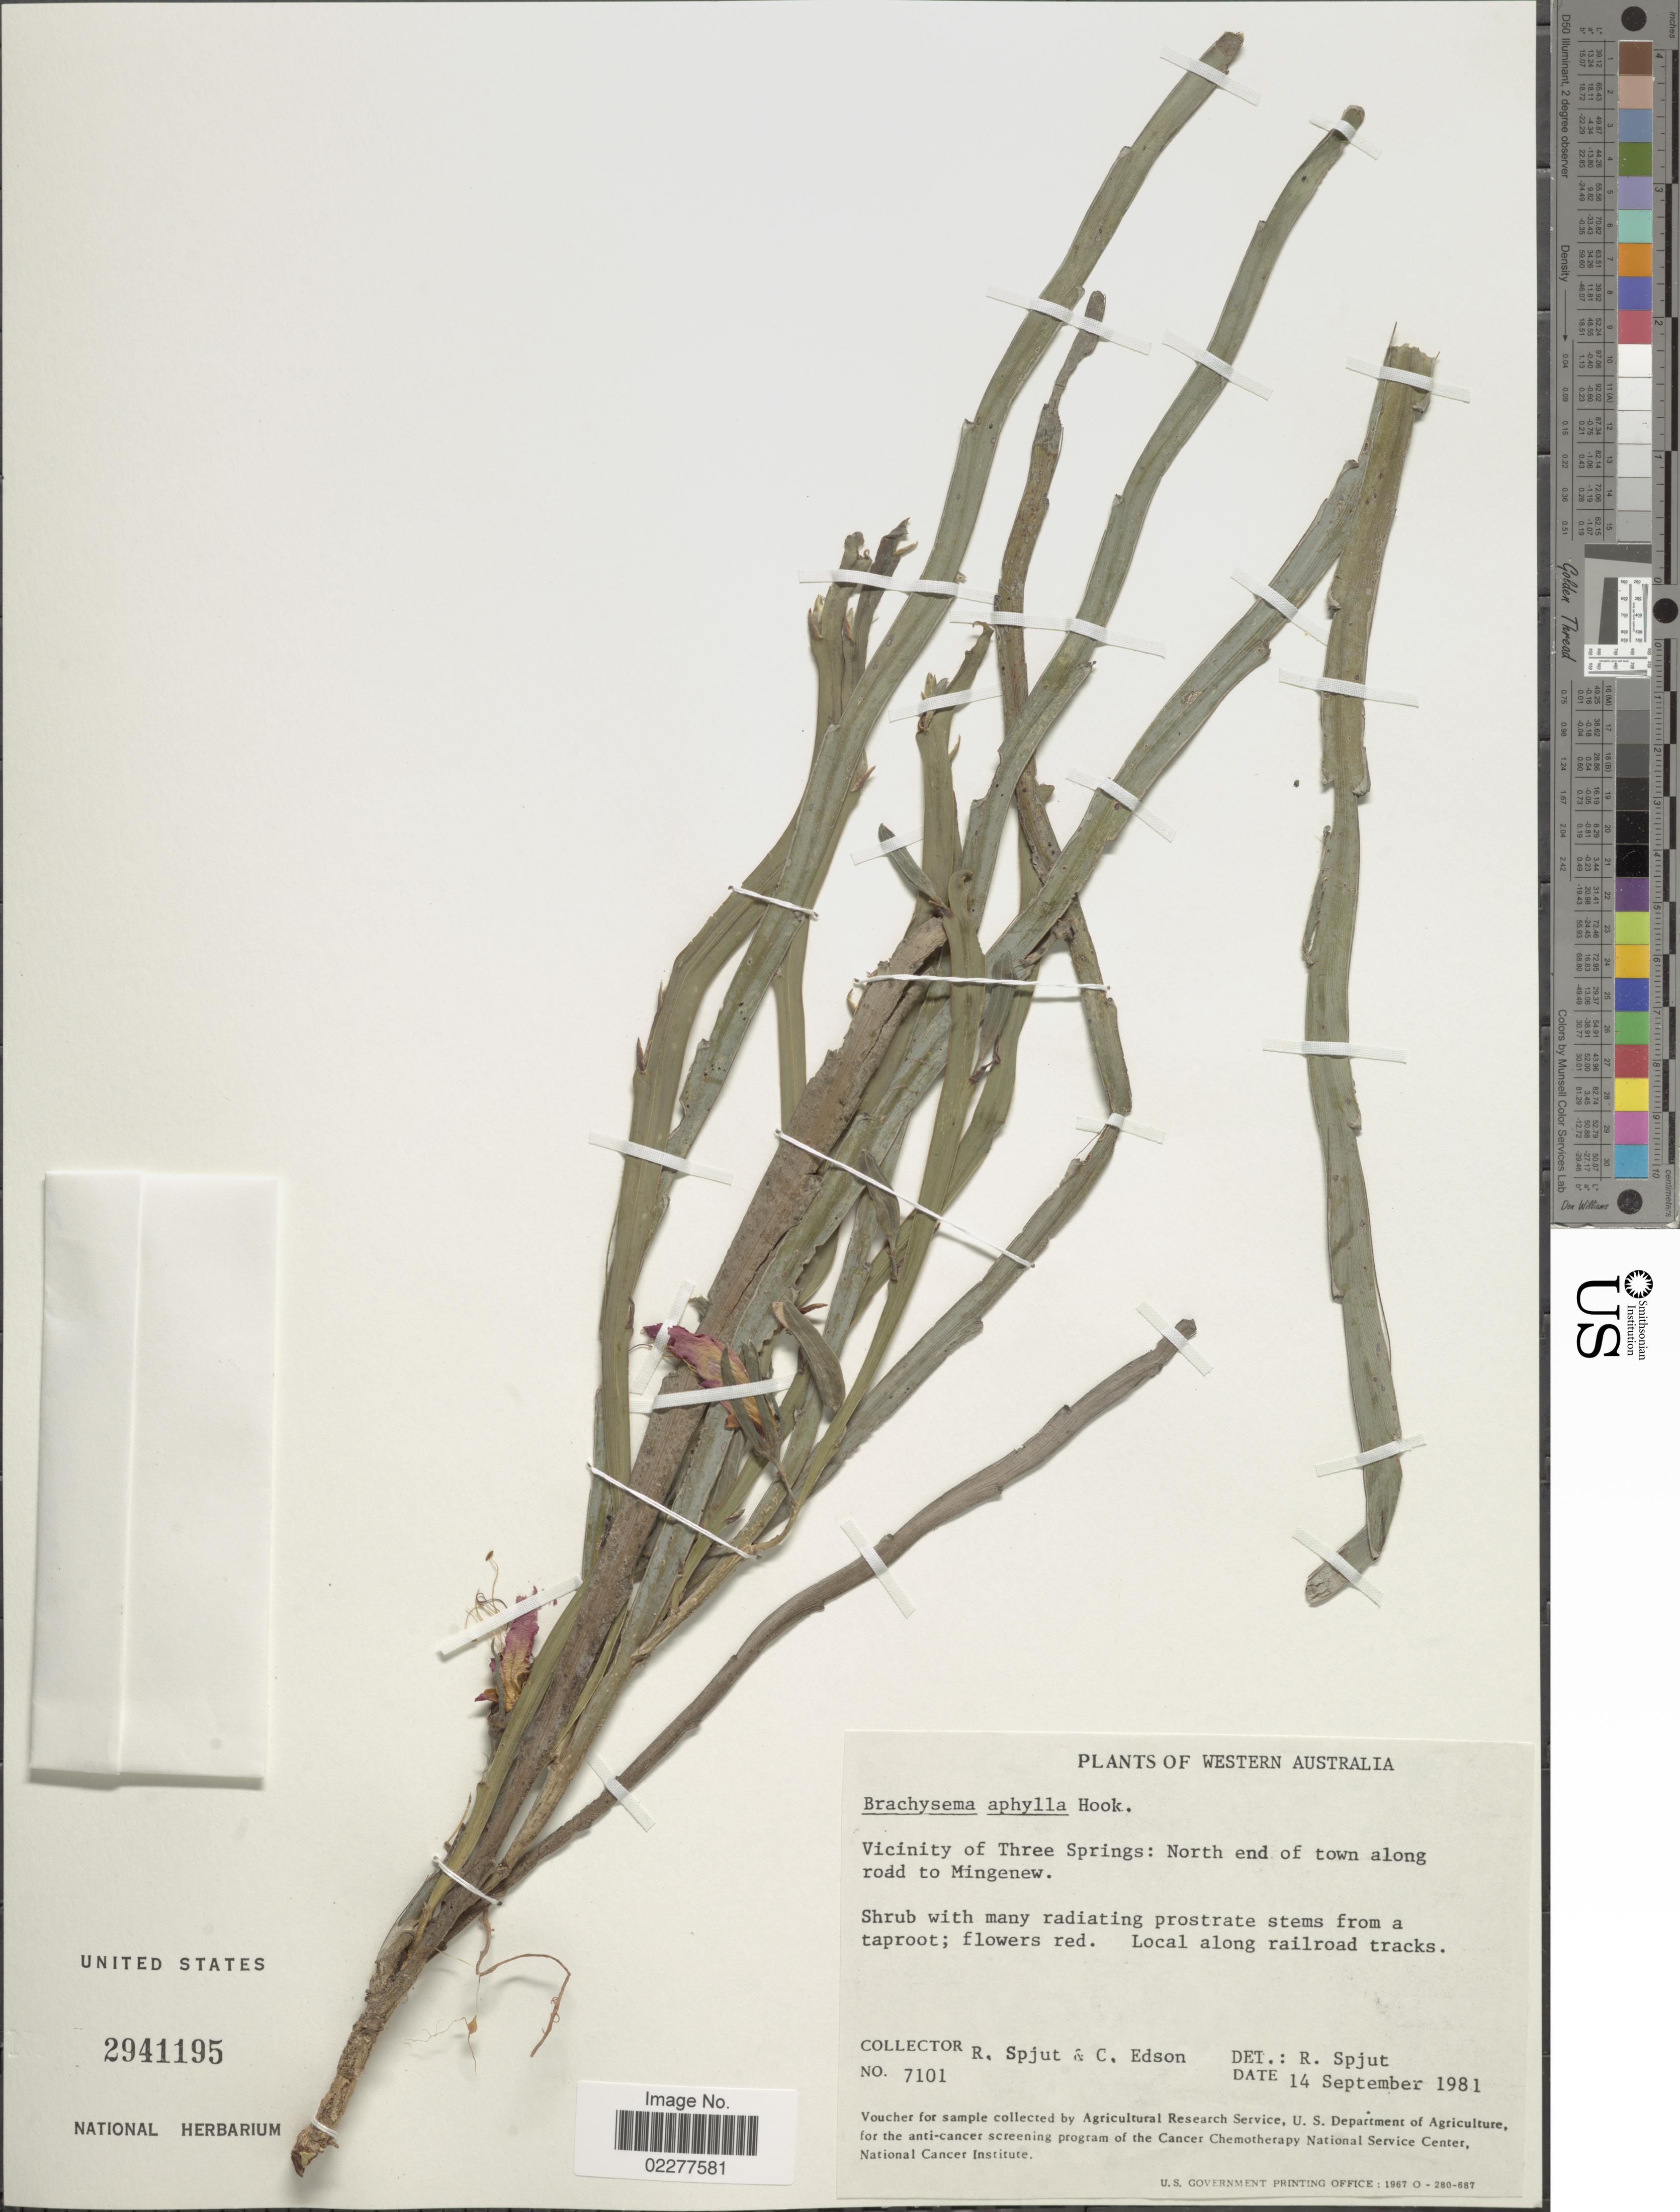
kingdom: Plantae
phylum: Tracheophyta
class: Magnoliopsida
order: Fabales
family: Fabaceae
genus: Leptosema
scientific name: Leptosema aphyllum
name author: (Hook.) Crisp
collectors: R. Spjut & C. Edson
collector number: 7101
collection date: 1981-09-14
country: Australia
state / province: Western Australia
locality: Vicinity of Three Springs: North end of town along road to Mingenew. Local along railroad tracks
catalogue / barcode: US 2941195